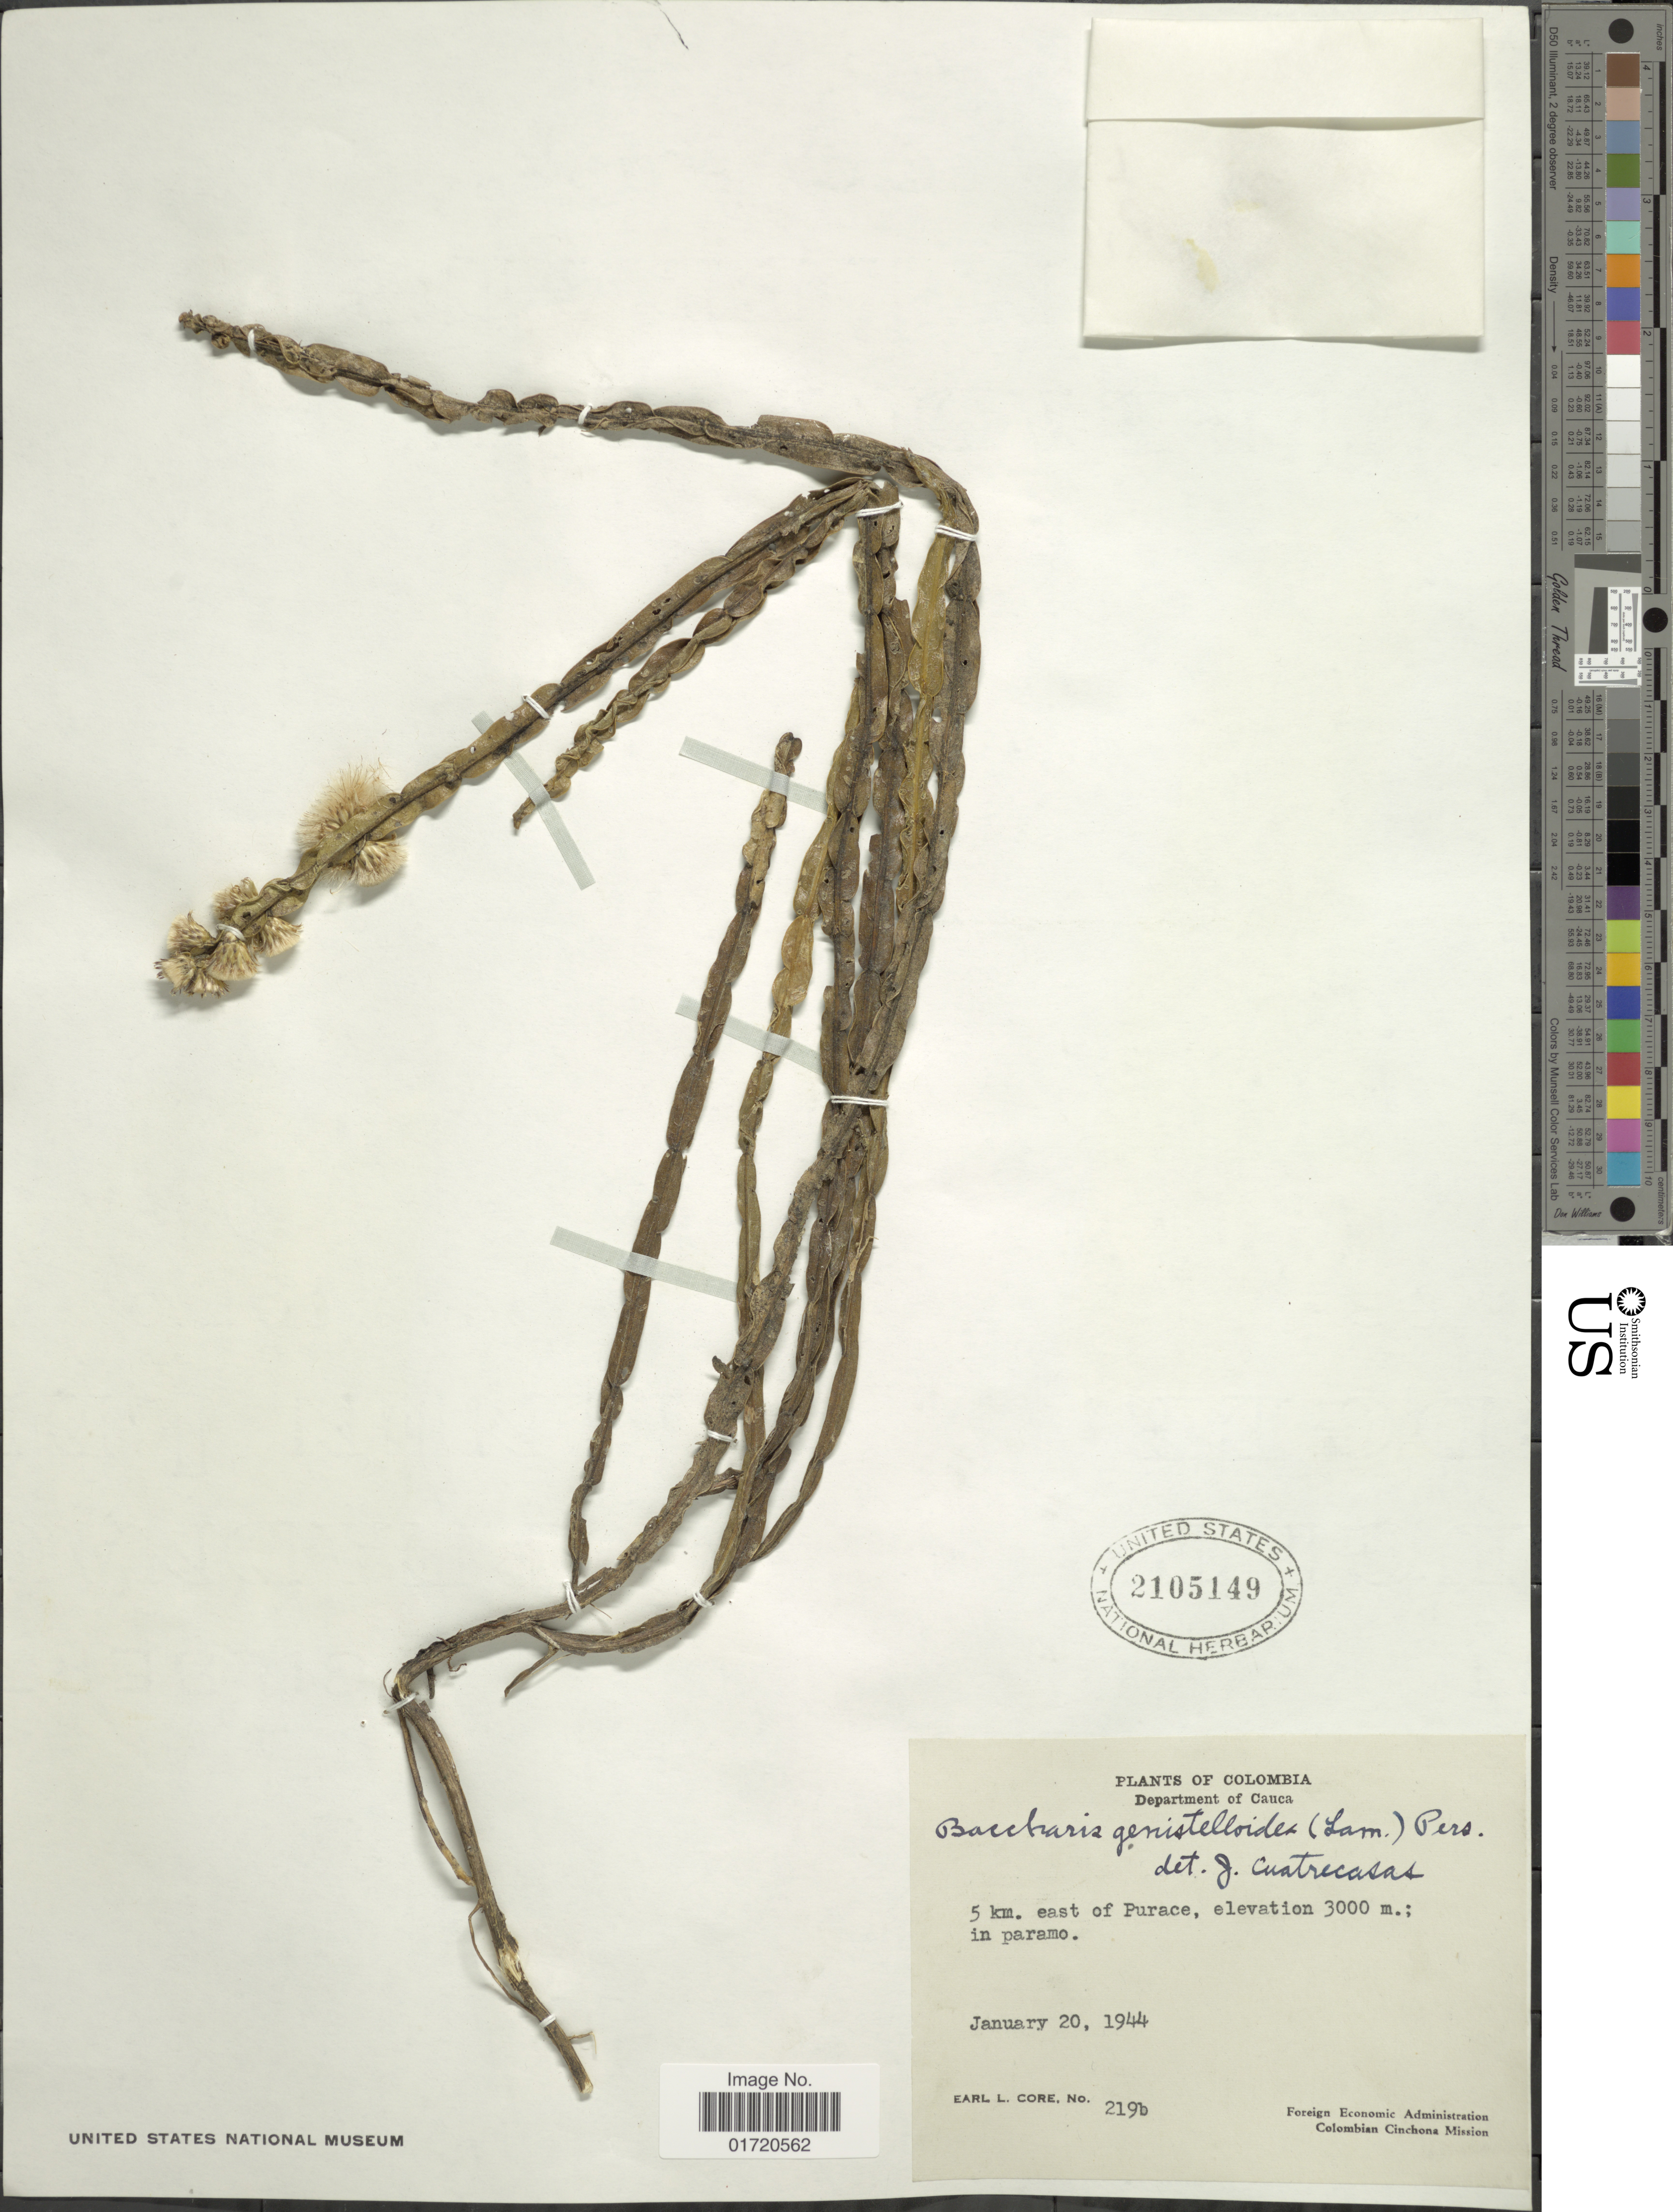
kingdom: Plantae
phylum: Tracheophyta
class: Magnoliopsida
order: Asterales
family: Asteraceae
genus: Baccharis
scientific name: Baccharis genistelloides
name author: (Lam.) Pers.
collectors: E. L. Core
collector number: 219b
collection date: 1944-01-20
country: Colombia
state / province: Cauca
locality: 5 km. east of Purace.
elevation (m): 3000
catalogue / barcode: US 2105149